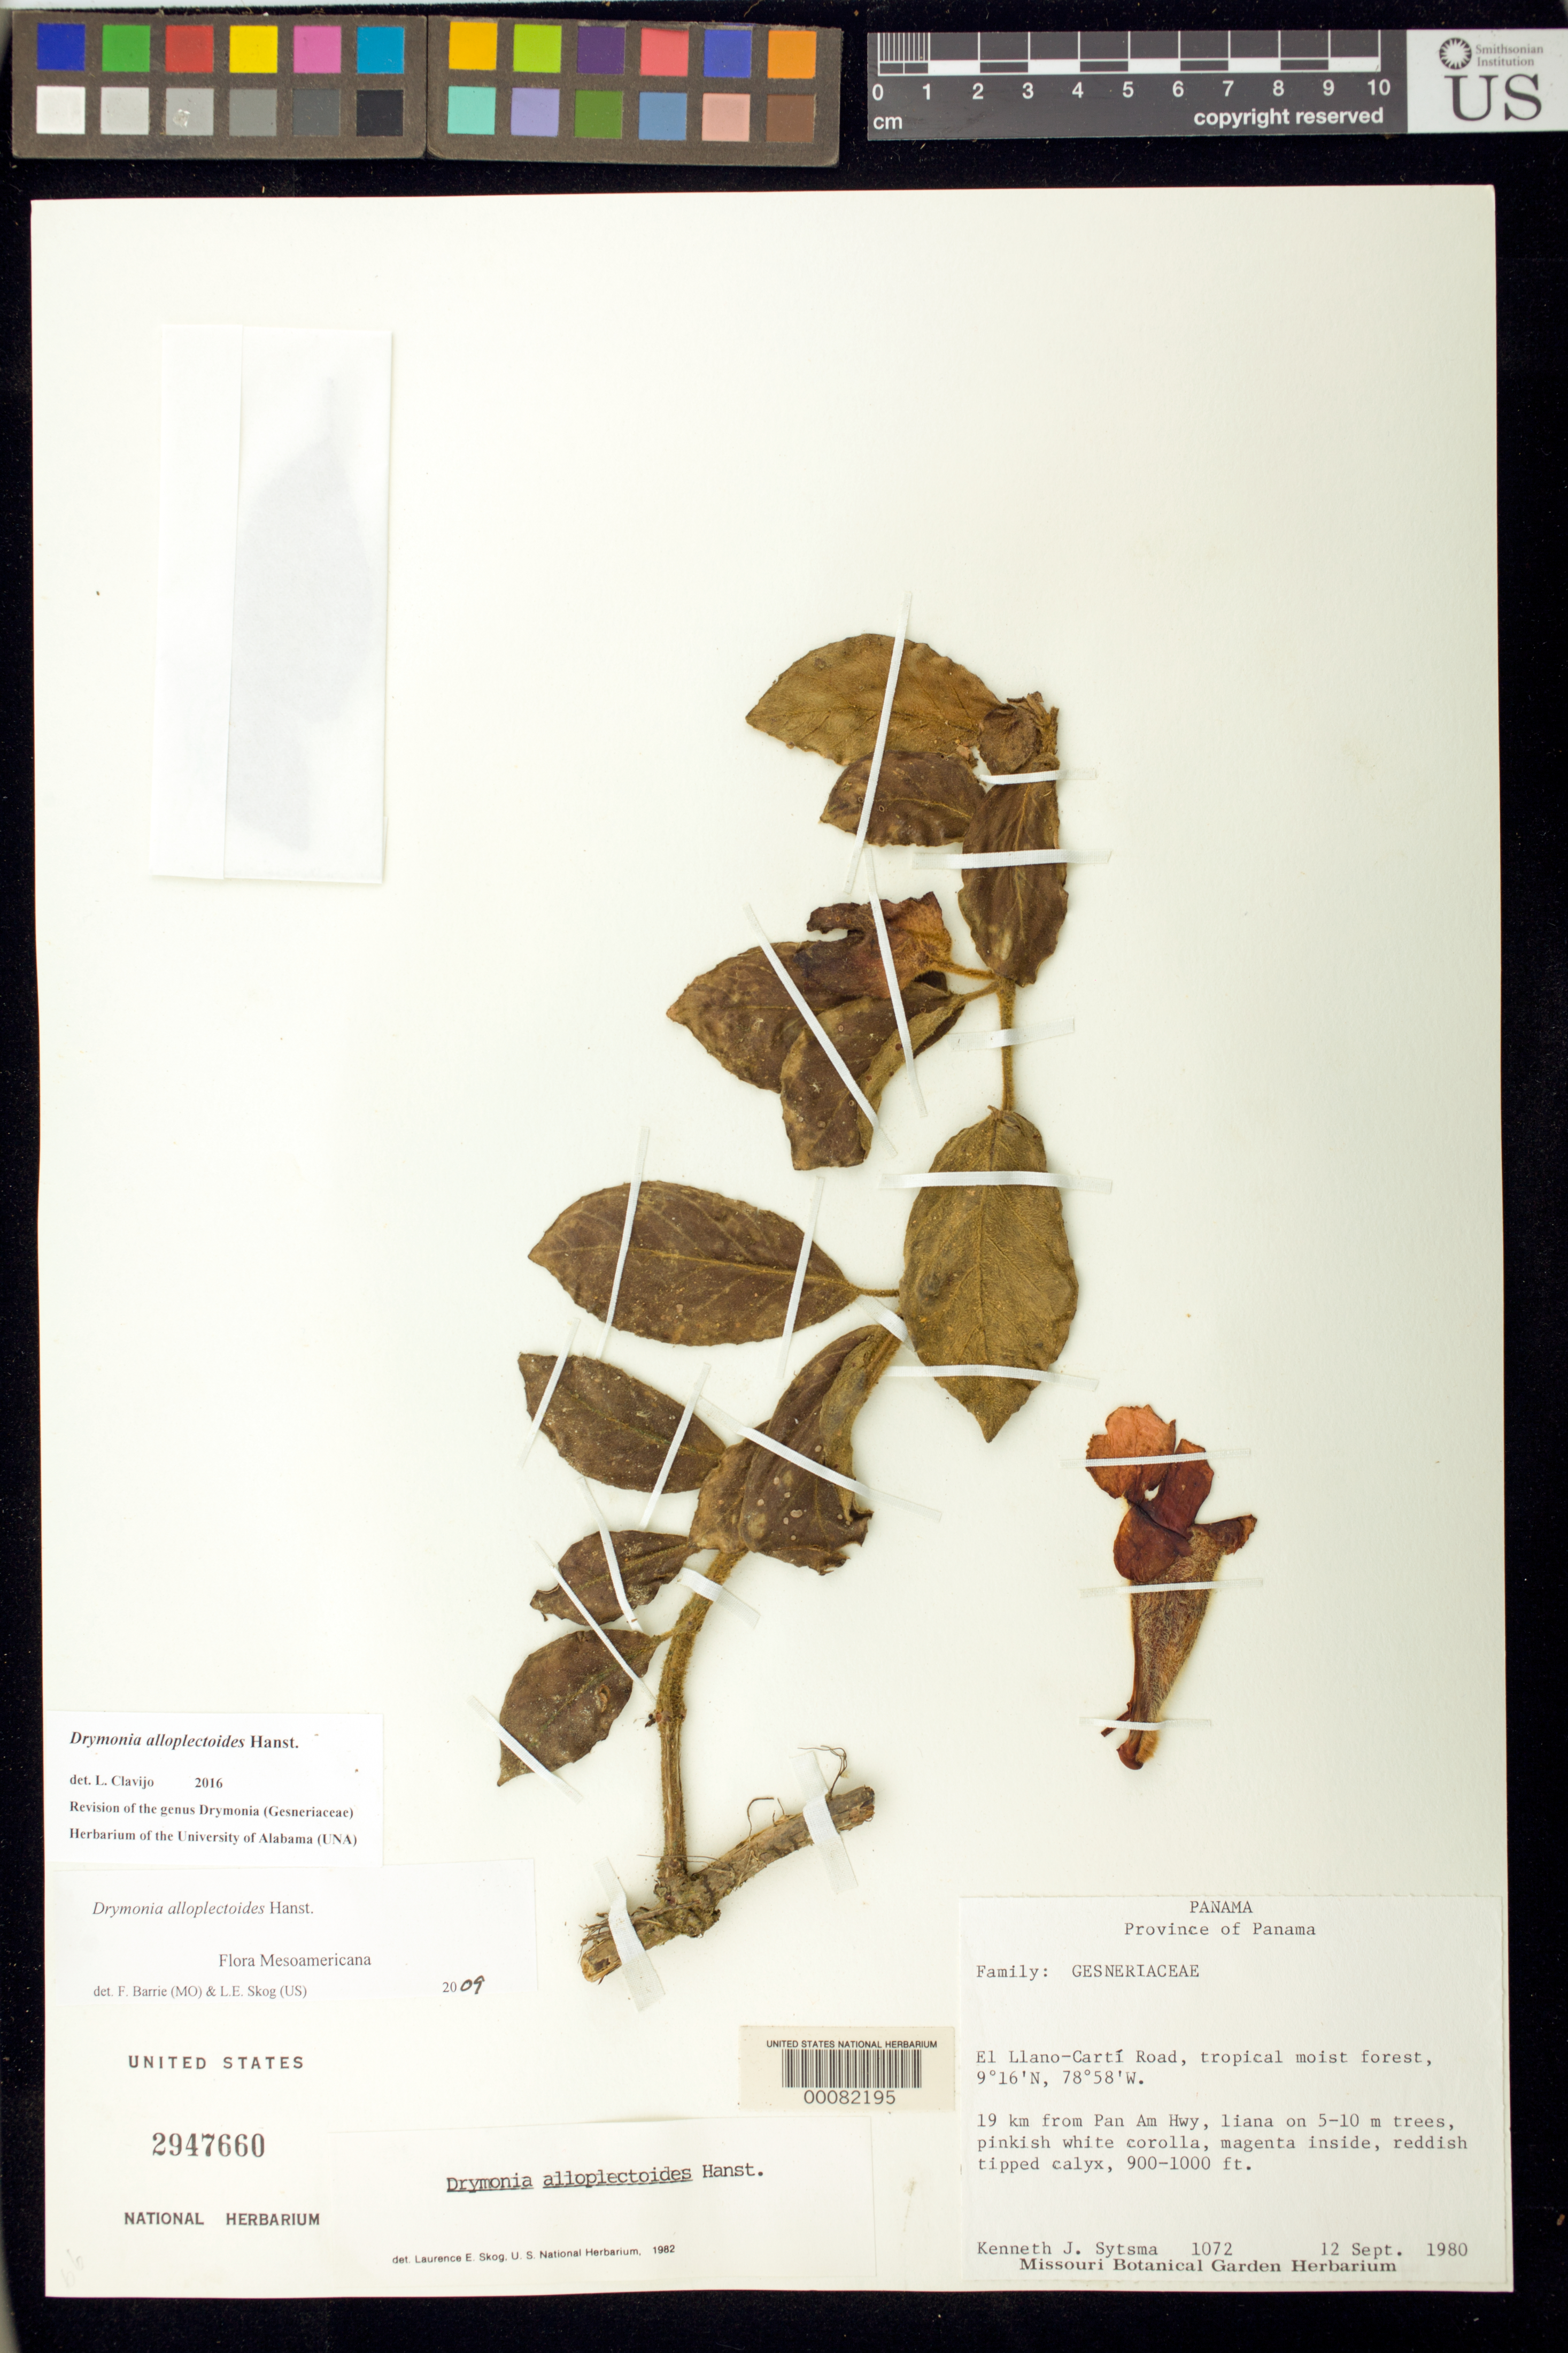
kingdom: Plantae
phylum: Tracheophyta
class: Magnoliopsida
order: Lamiales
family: Gesneriaceae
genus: Drymonia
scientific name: Drymonia alloplectoides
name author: Hanst.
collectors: K. J. Sytsma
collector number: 1072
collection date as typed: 12 Sep 1980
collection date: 1980-09-12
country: Panama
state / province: Panamá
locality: El Llano-Carti road, 19 km from Pan am hwy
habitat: Tropical moist forest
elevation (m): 274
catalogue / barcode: US 2947660